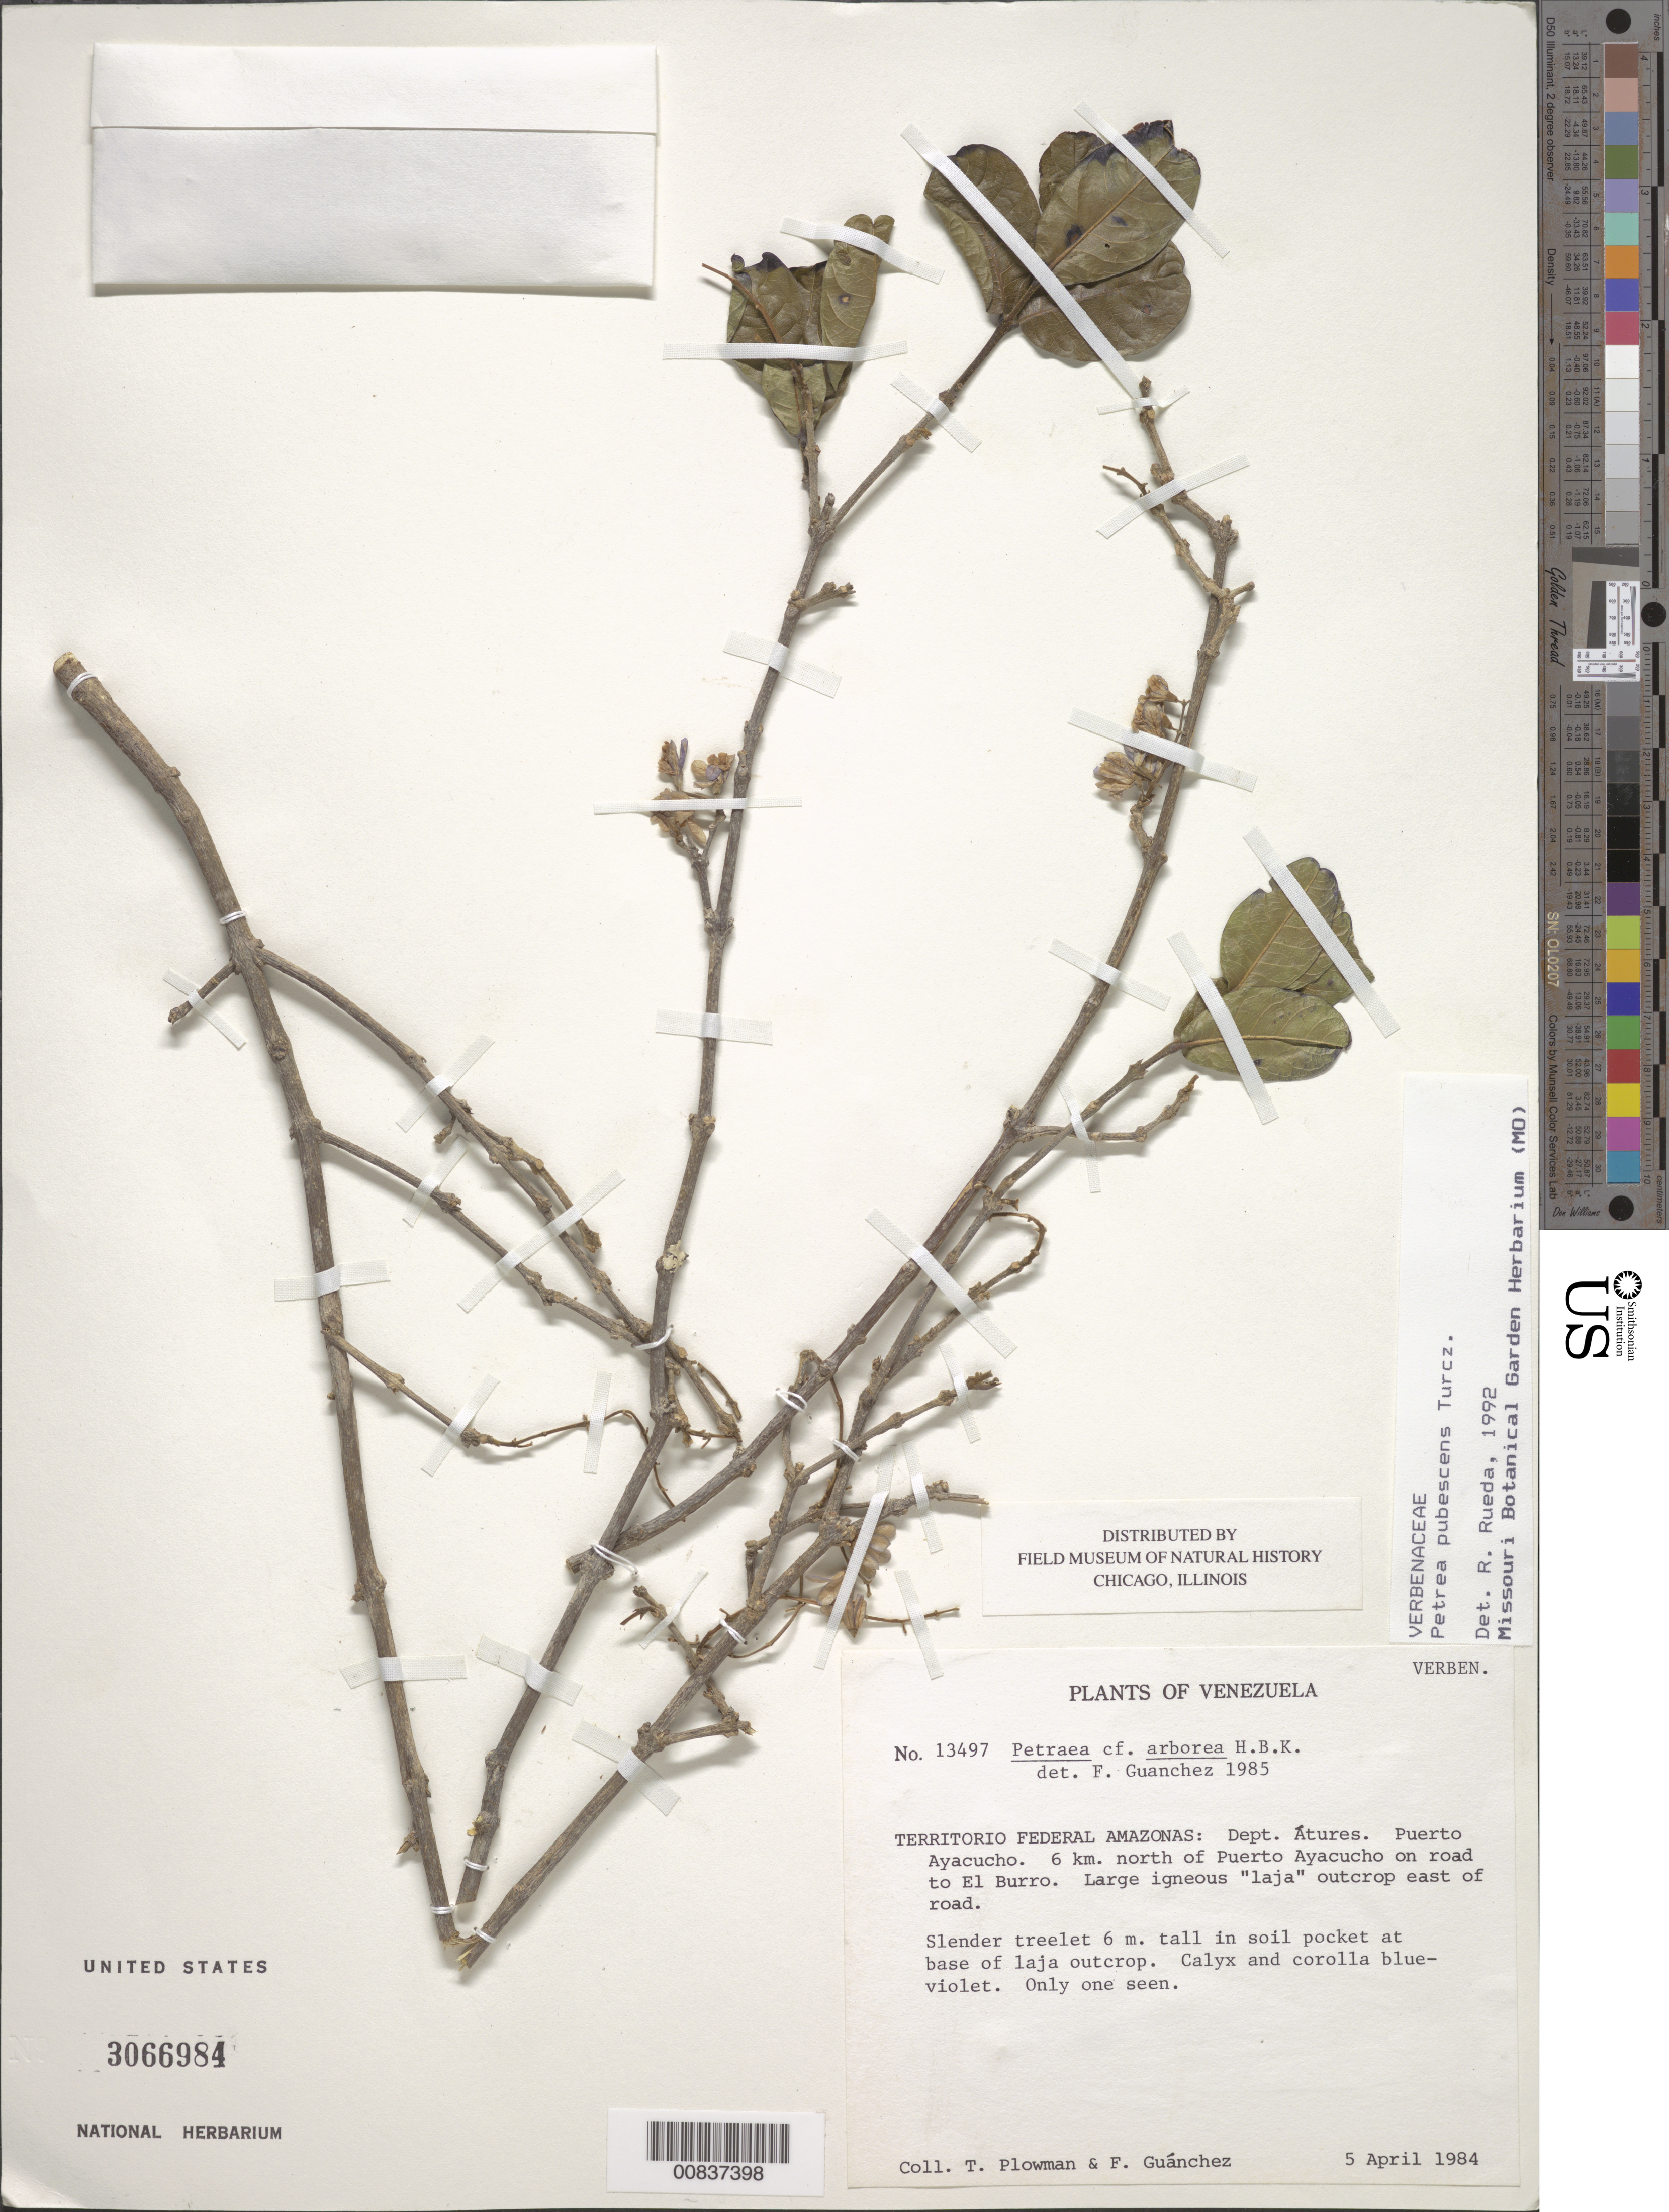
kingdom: Plantae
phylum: Tracheophyta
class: Magnoliopsida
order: Lamiales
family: Verbenaceae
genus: Petrea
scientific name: Petrea pubescens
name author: Turcz.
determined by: Rueda, R. M.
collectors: T. Plowman & F. Guánchez M.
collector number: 13497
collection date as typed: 5-Apr-84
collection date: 1984-04-05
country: Venezuela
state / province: Amazonas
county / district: Atures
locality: Puerto Ayacucho, 6 km N of, east of road to El Burro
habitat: Edge of large igneous "laja" outcrop, in soil pocket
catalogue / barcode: US 3066984